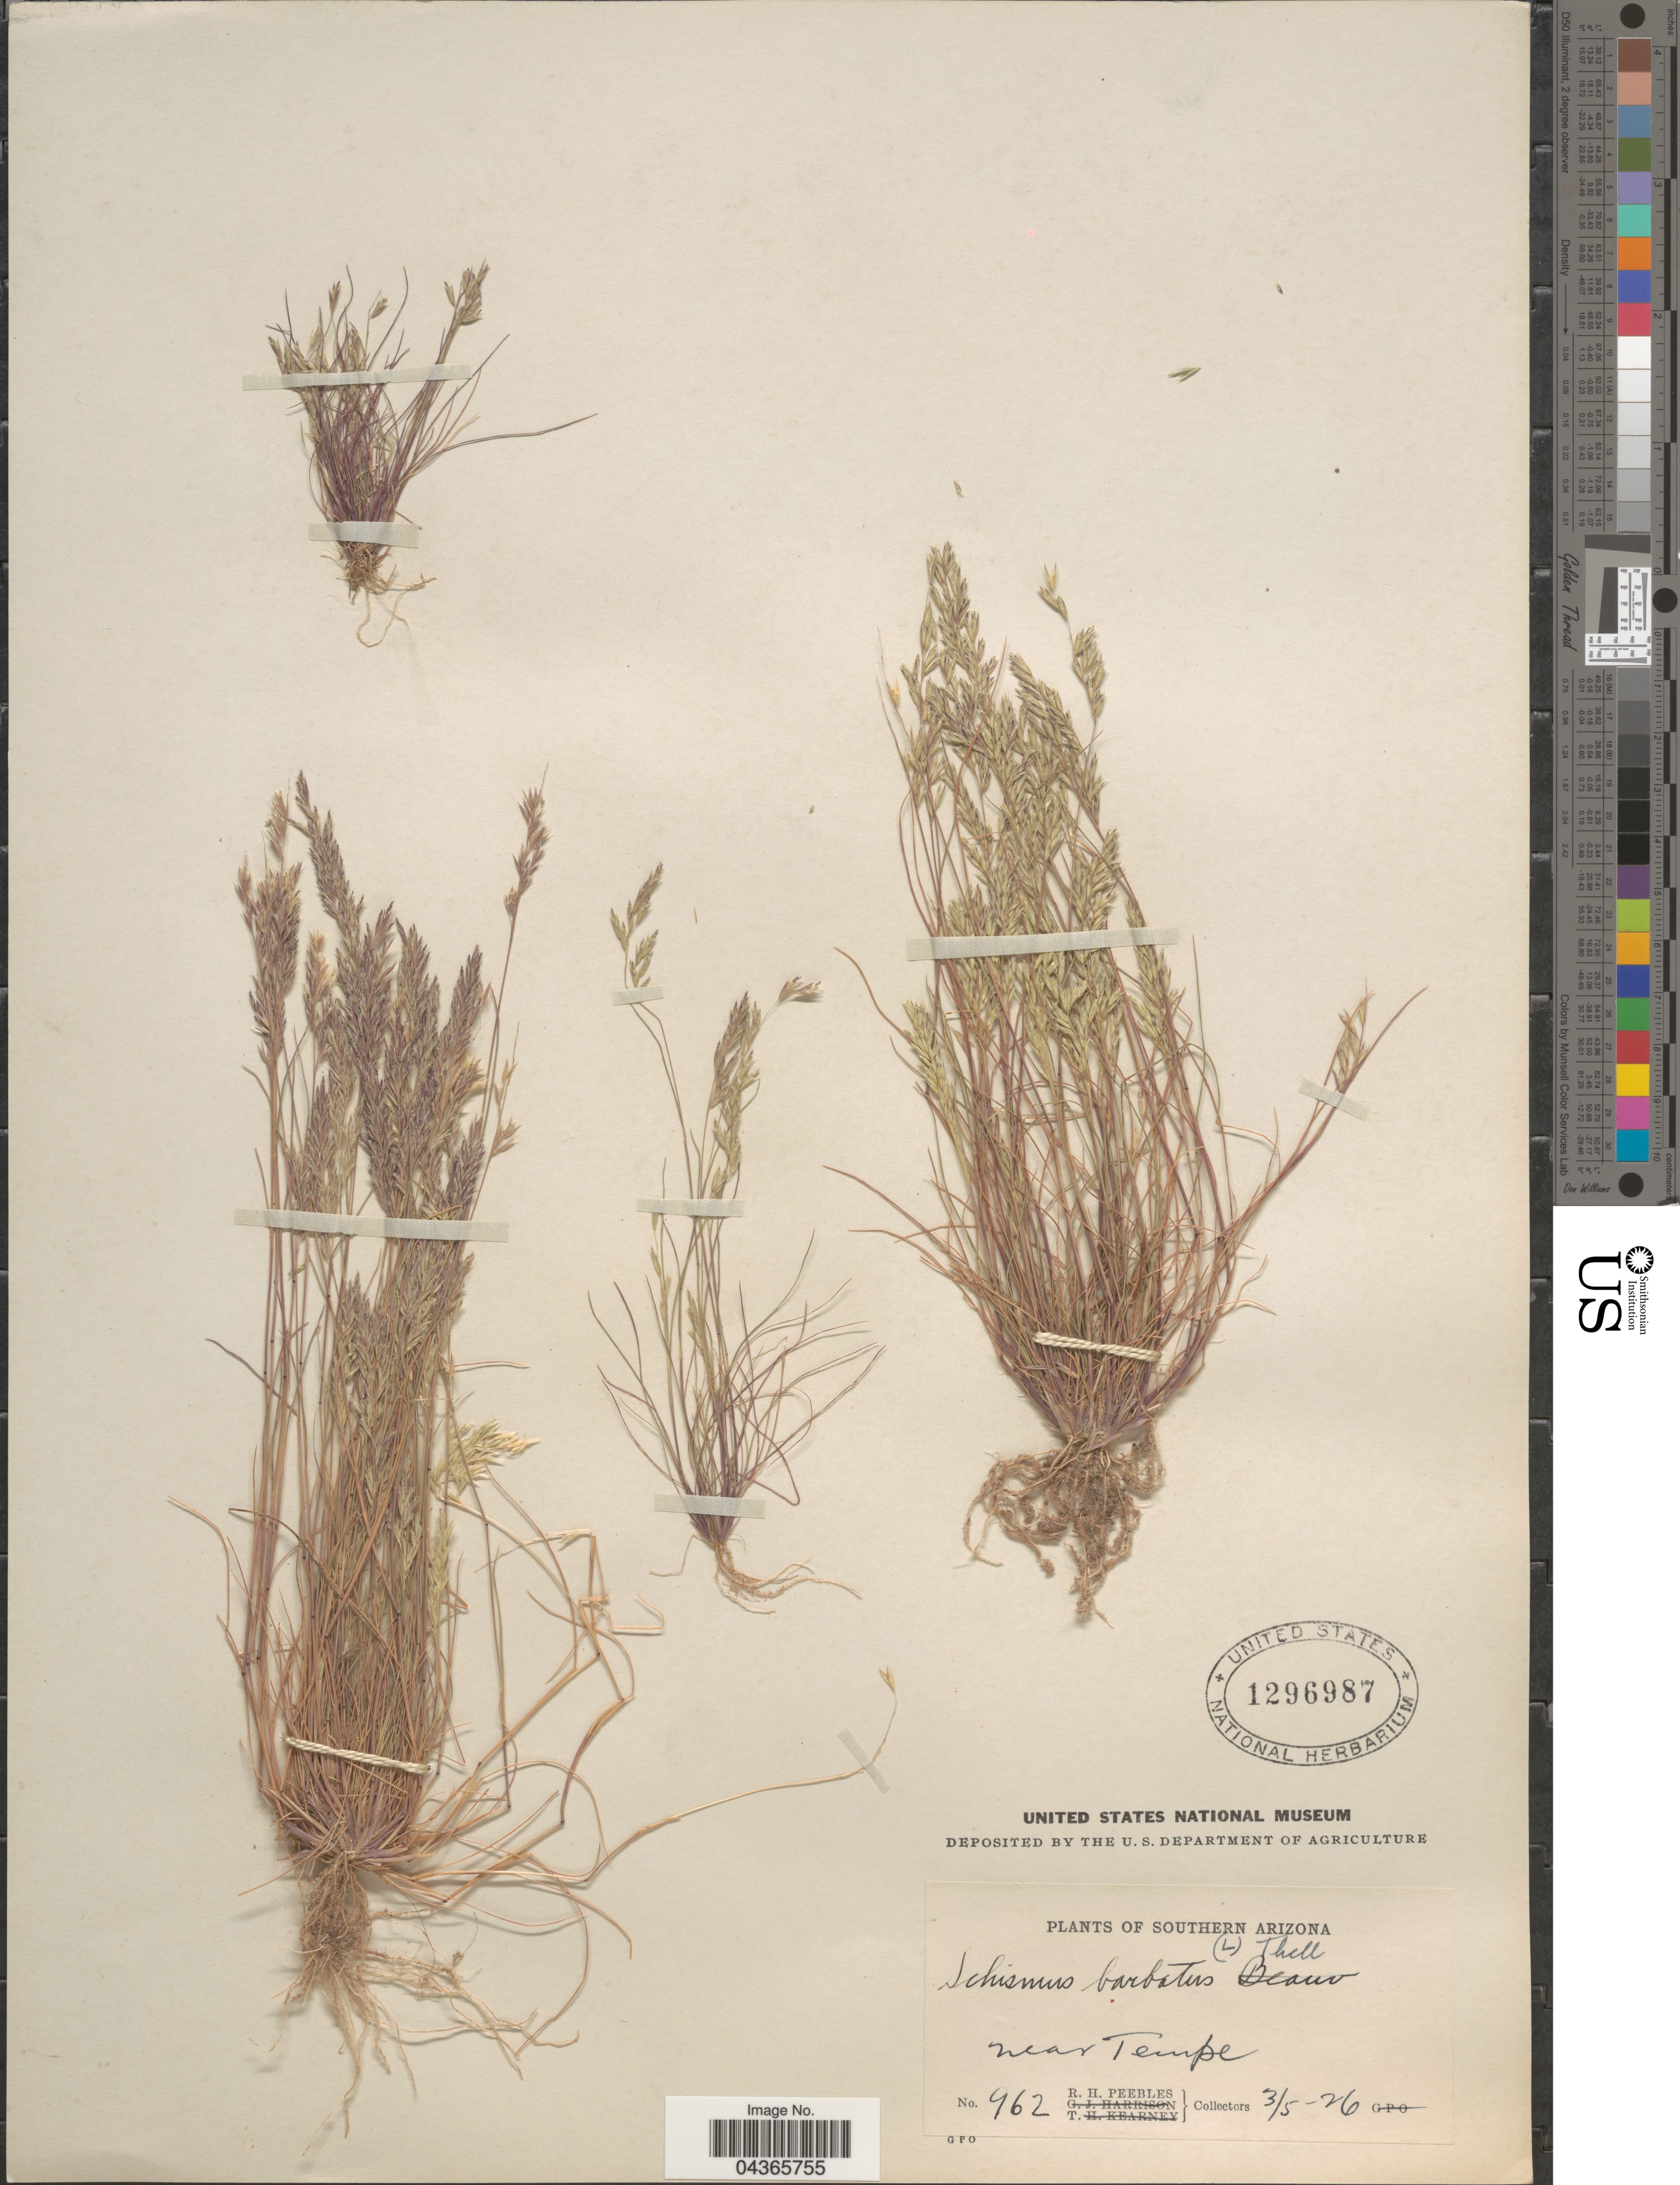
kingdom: Plantae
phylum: Tracheophyta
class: Liliopsida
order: Poales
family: Poaceae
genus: Schismus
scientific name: Schismus barbatus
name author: (L.) Thell.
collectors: R. H. Peebles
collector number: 962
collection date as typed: Transcribed d/m/y: 5/3/26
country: United States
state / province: Arizona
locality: Southern Arizona. Near Tempe.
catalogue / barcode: US 1296987